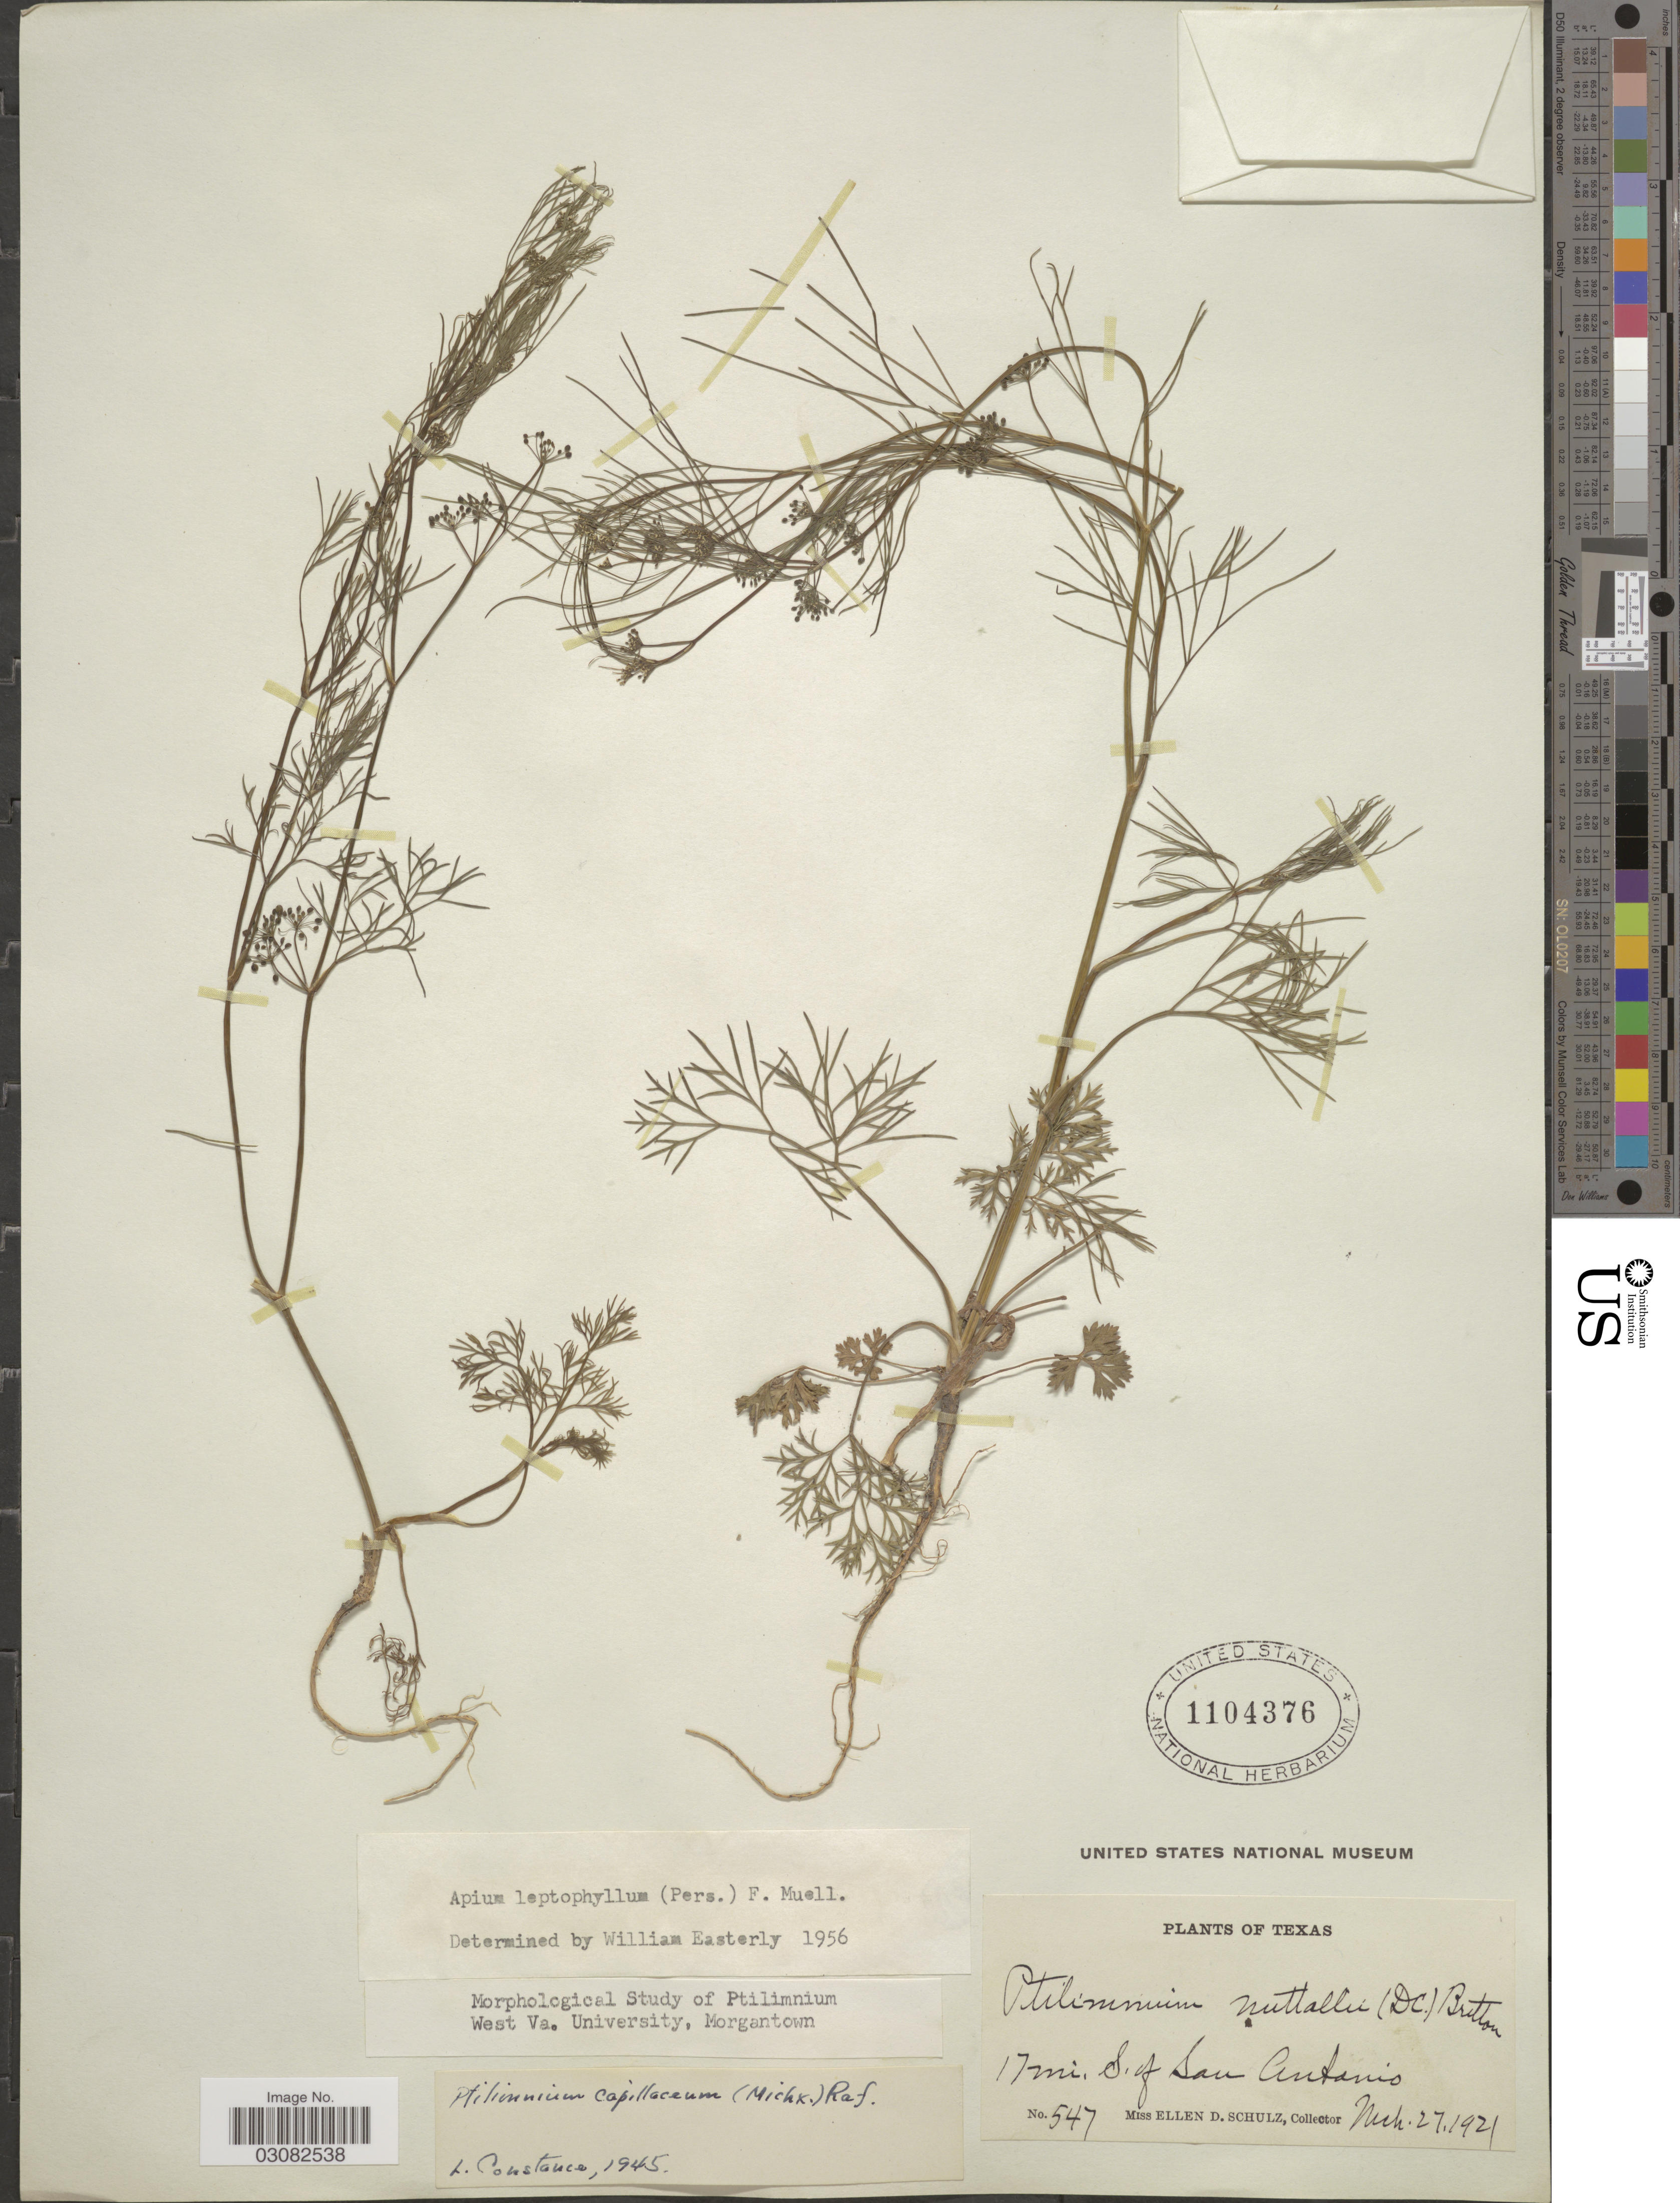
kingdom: Plantae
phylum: Tracheophyta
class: Magnoliopsida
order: Apiales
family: Apiaceae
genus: Apium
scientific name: Apium leptophyllum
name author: (Pers.) F. Muell. ex Benth.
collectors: E. D. Schulz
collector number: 547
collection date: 1921-03-27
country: United States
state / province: Texas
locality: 17 mi. S. of San Antonio.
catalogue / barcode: US 1104376